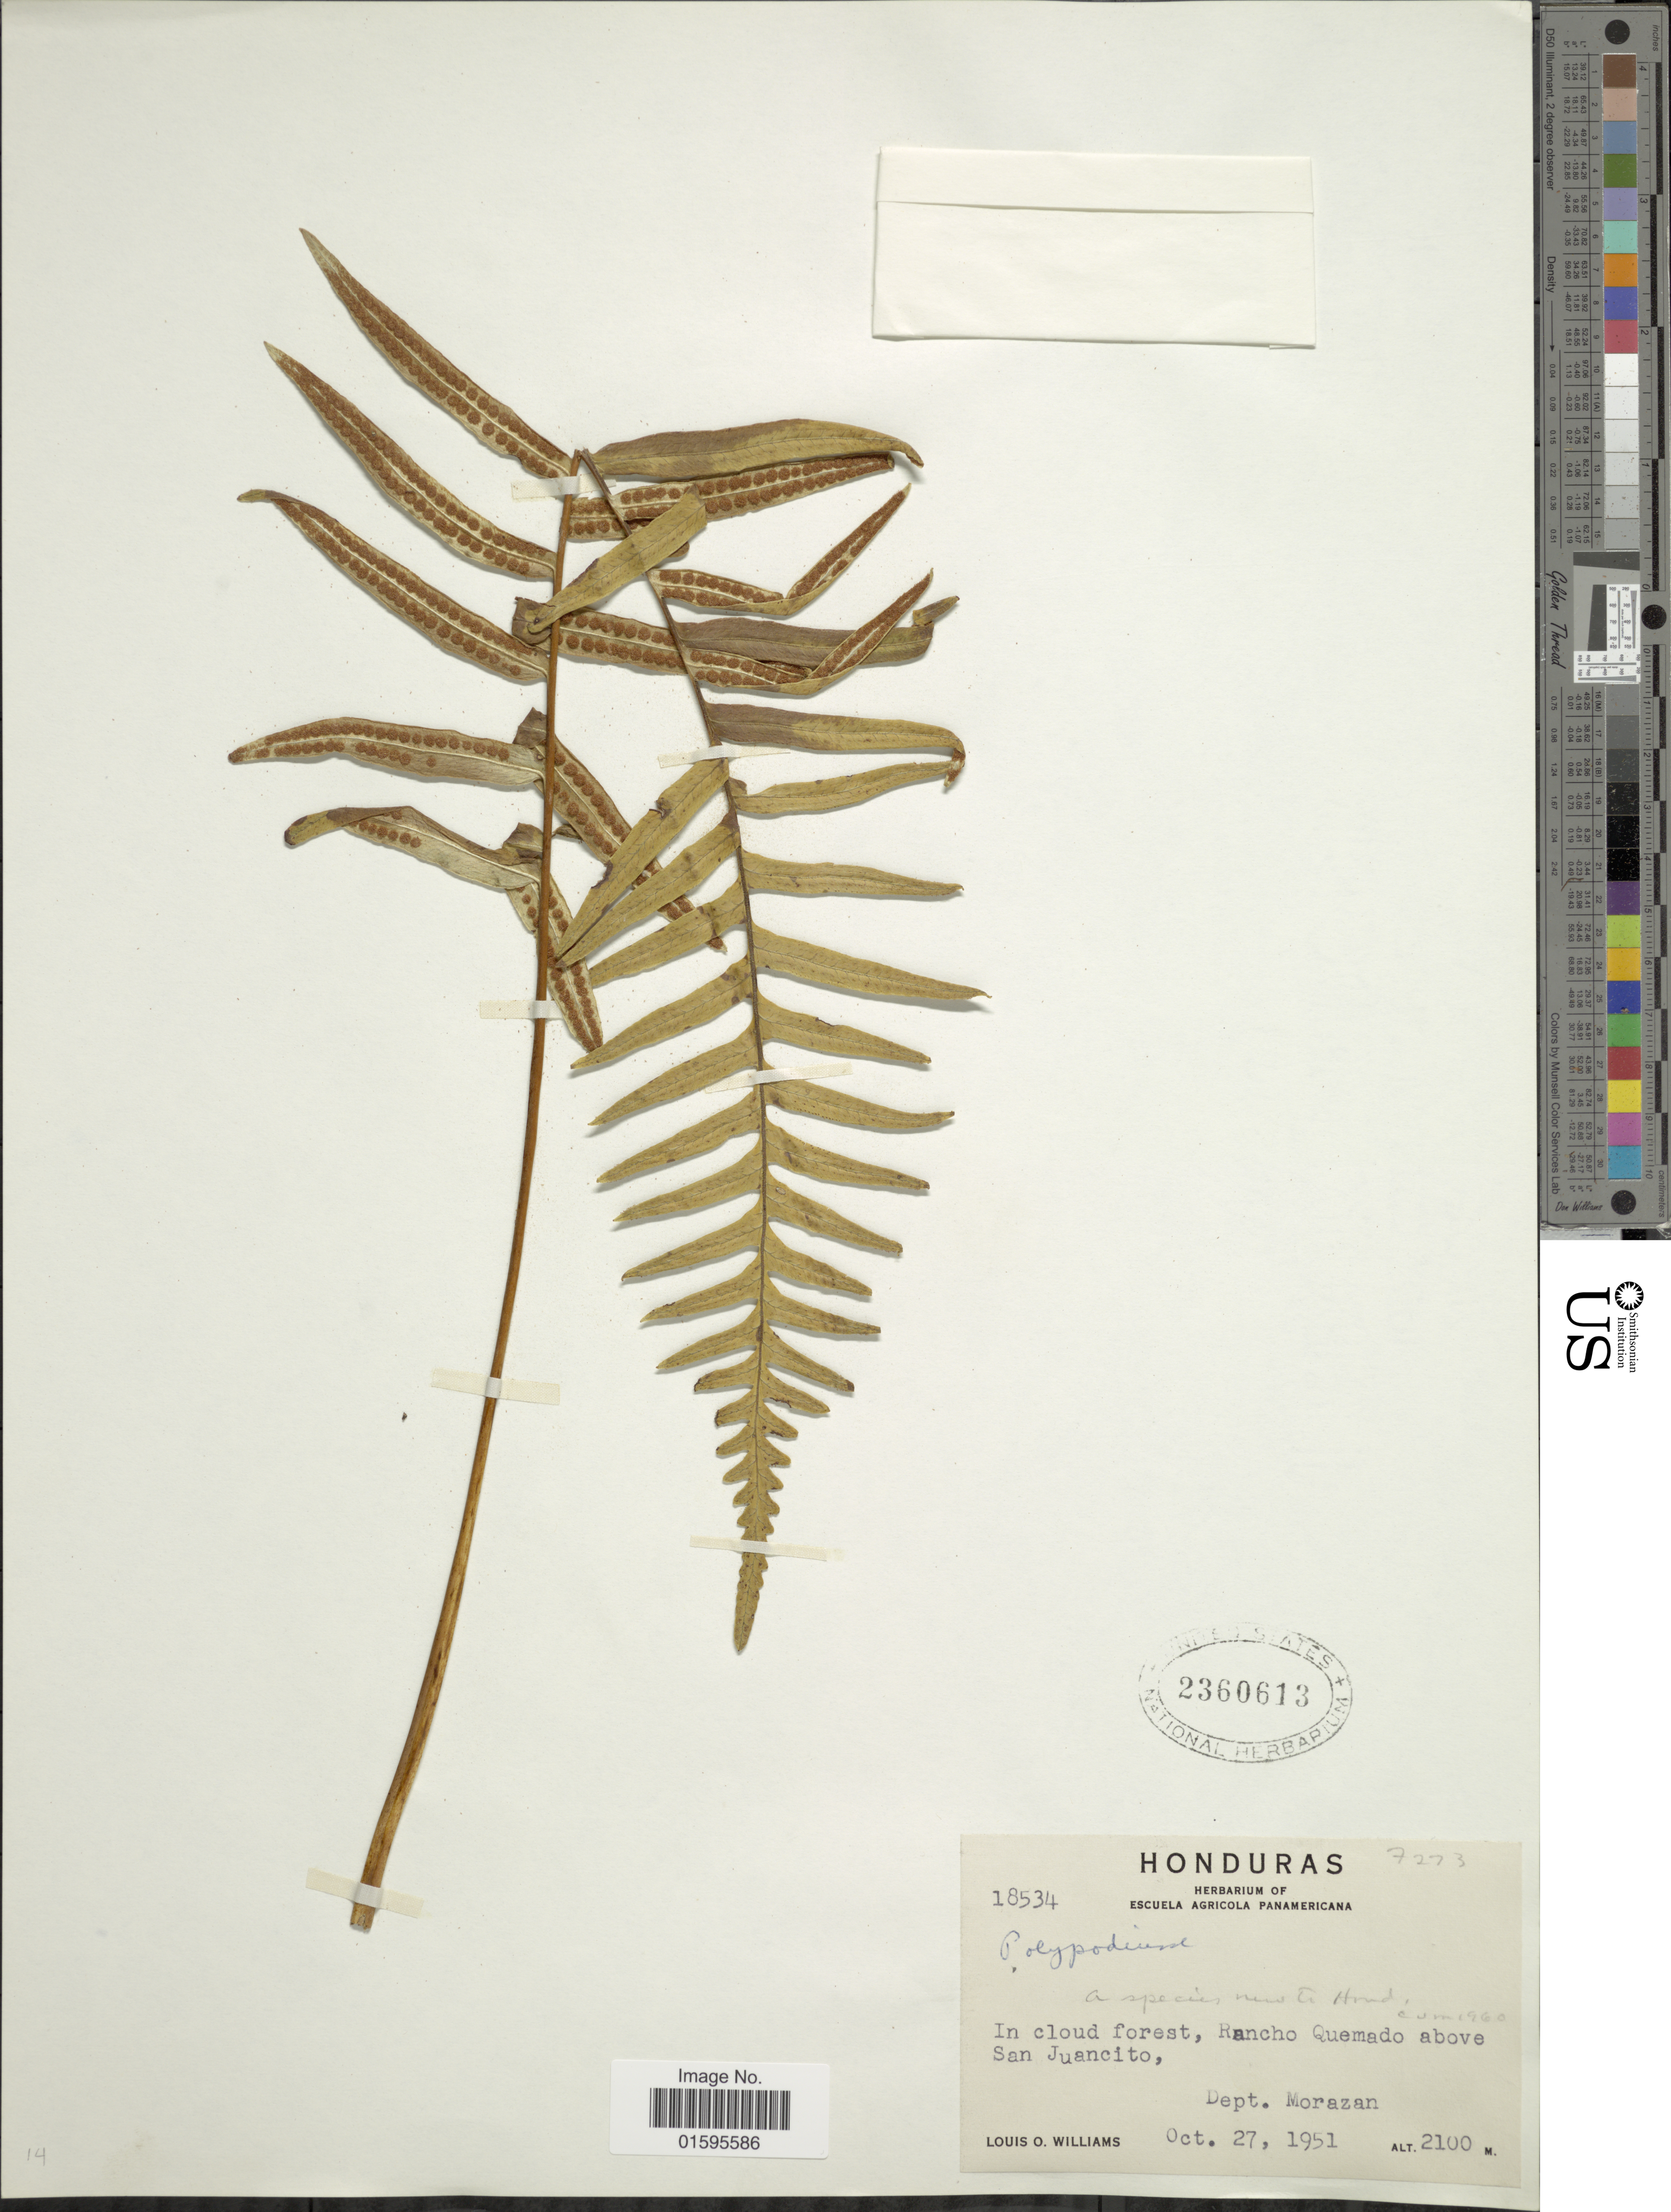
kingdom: Plantae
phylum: Tracheophyta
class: Polypodiopsida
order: Polypodiales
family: Polypodiaceae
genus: Polypodium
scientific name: Polypodium sp.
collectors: L. O. Williams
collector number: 18534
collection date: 1951-10-27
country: Honduras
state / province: Fco. Morazán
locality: Rancho Quemado above San Juancito, Dept. Morazan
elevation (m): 2100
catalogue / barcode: US 2360613